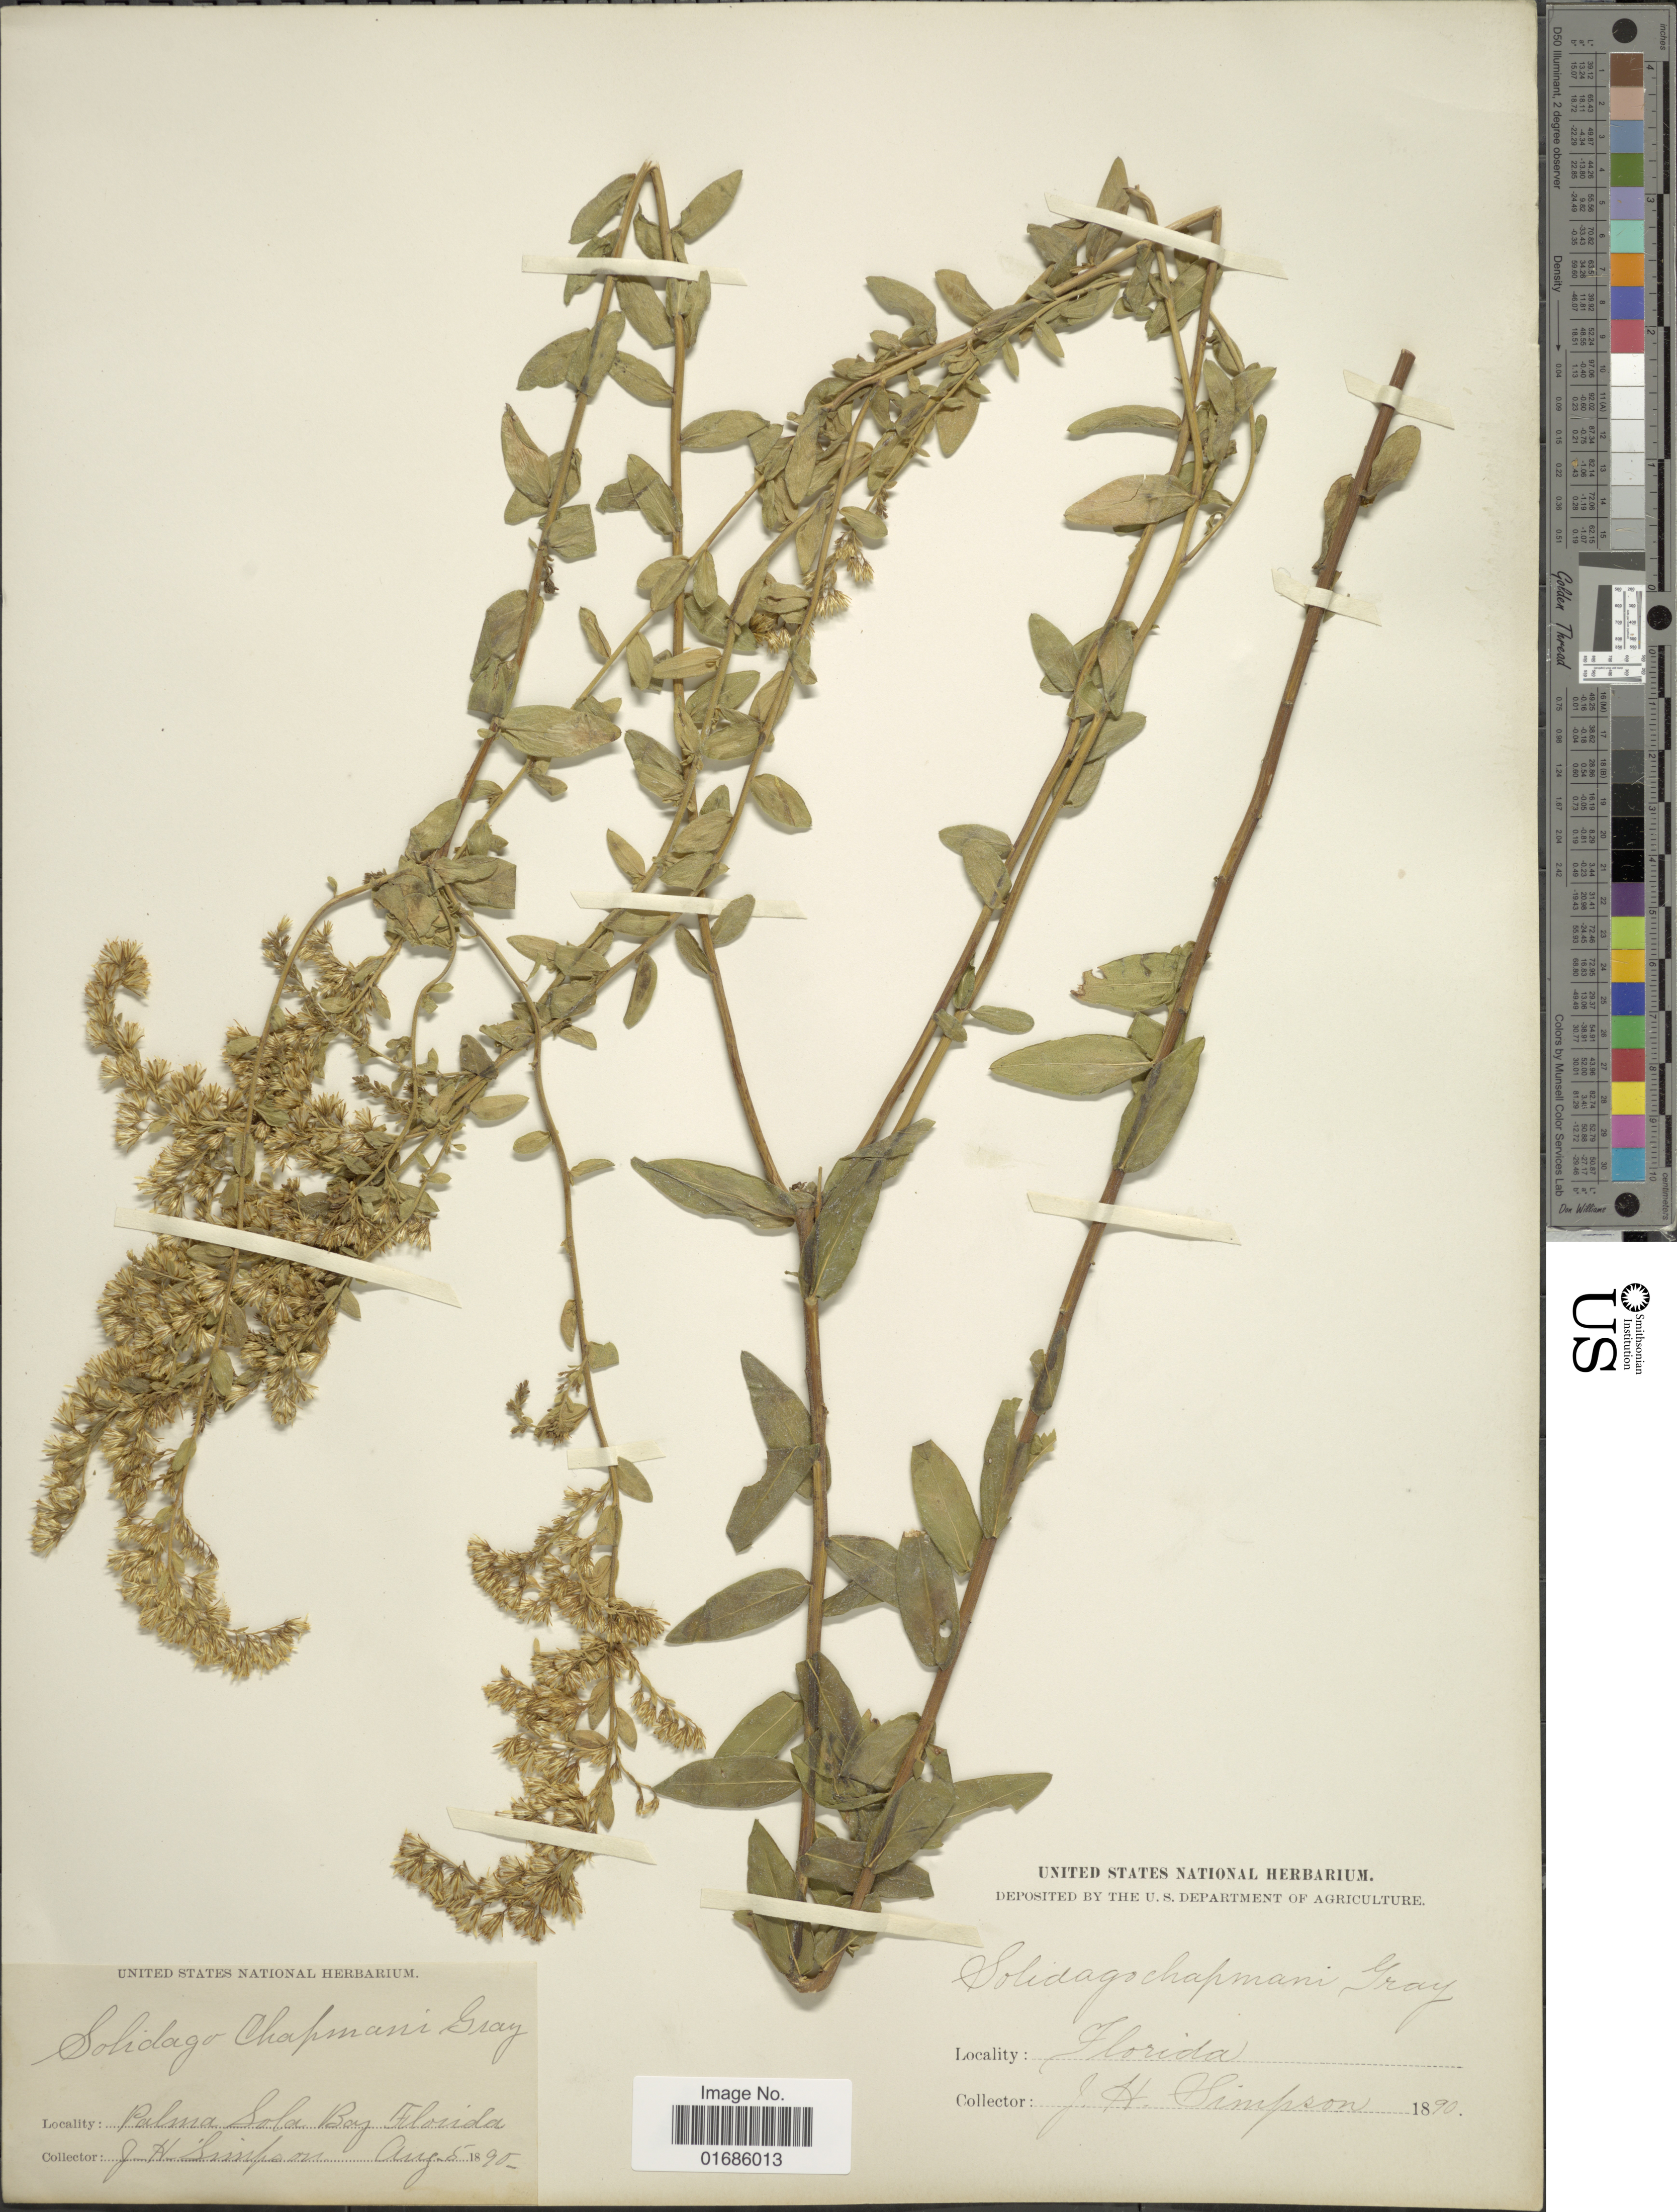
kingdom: Plantae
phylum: Tracheophyta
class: Magnoliopsida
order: Asterales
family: Asteraceae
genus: Solidago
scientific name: Solidago chapmanii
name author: Torr. & A. Gray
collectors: J. H. Simpson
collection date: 1890-08-05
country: United States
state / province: Florida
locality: Palma Sola Bay